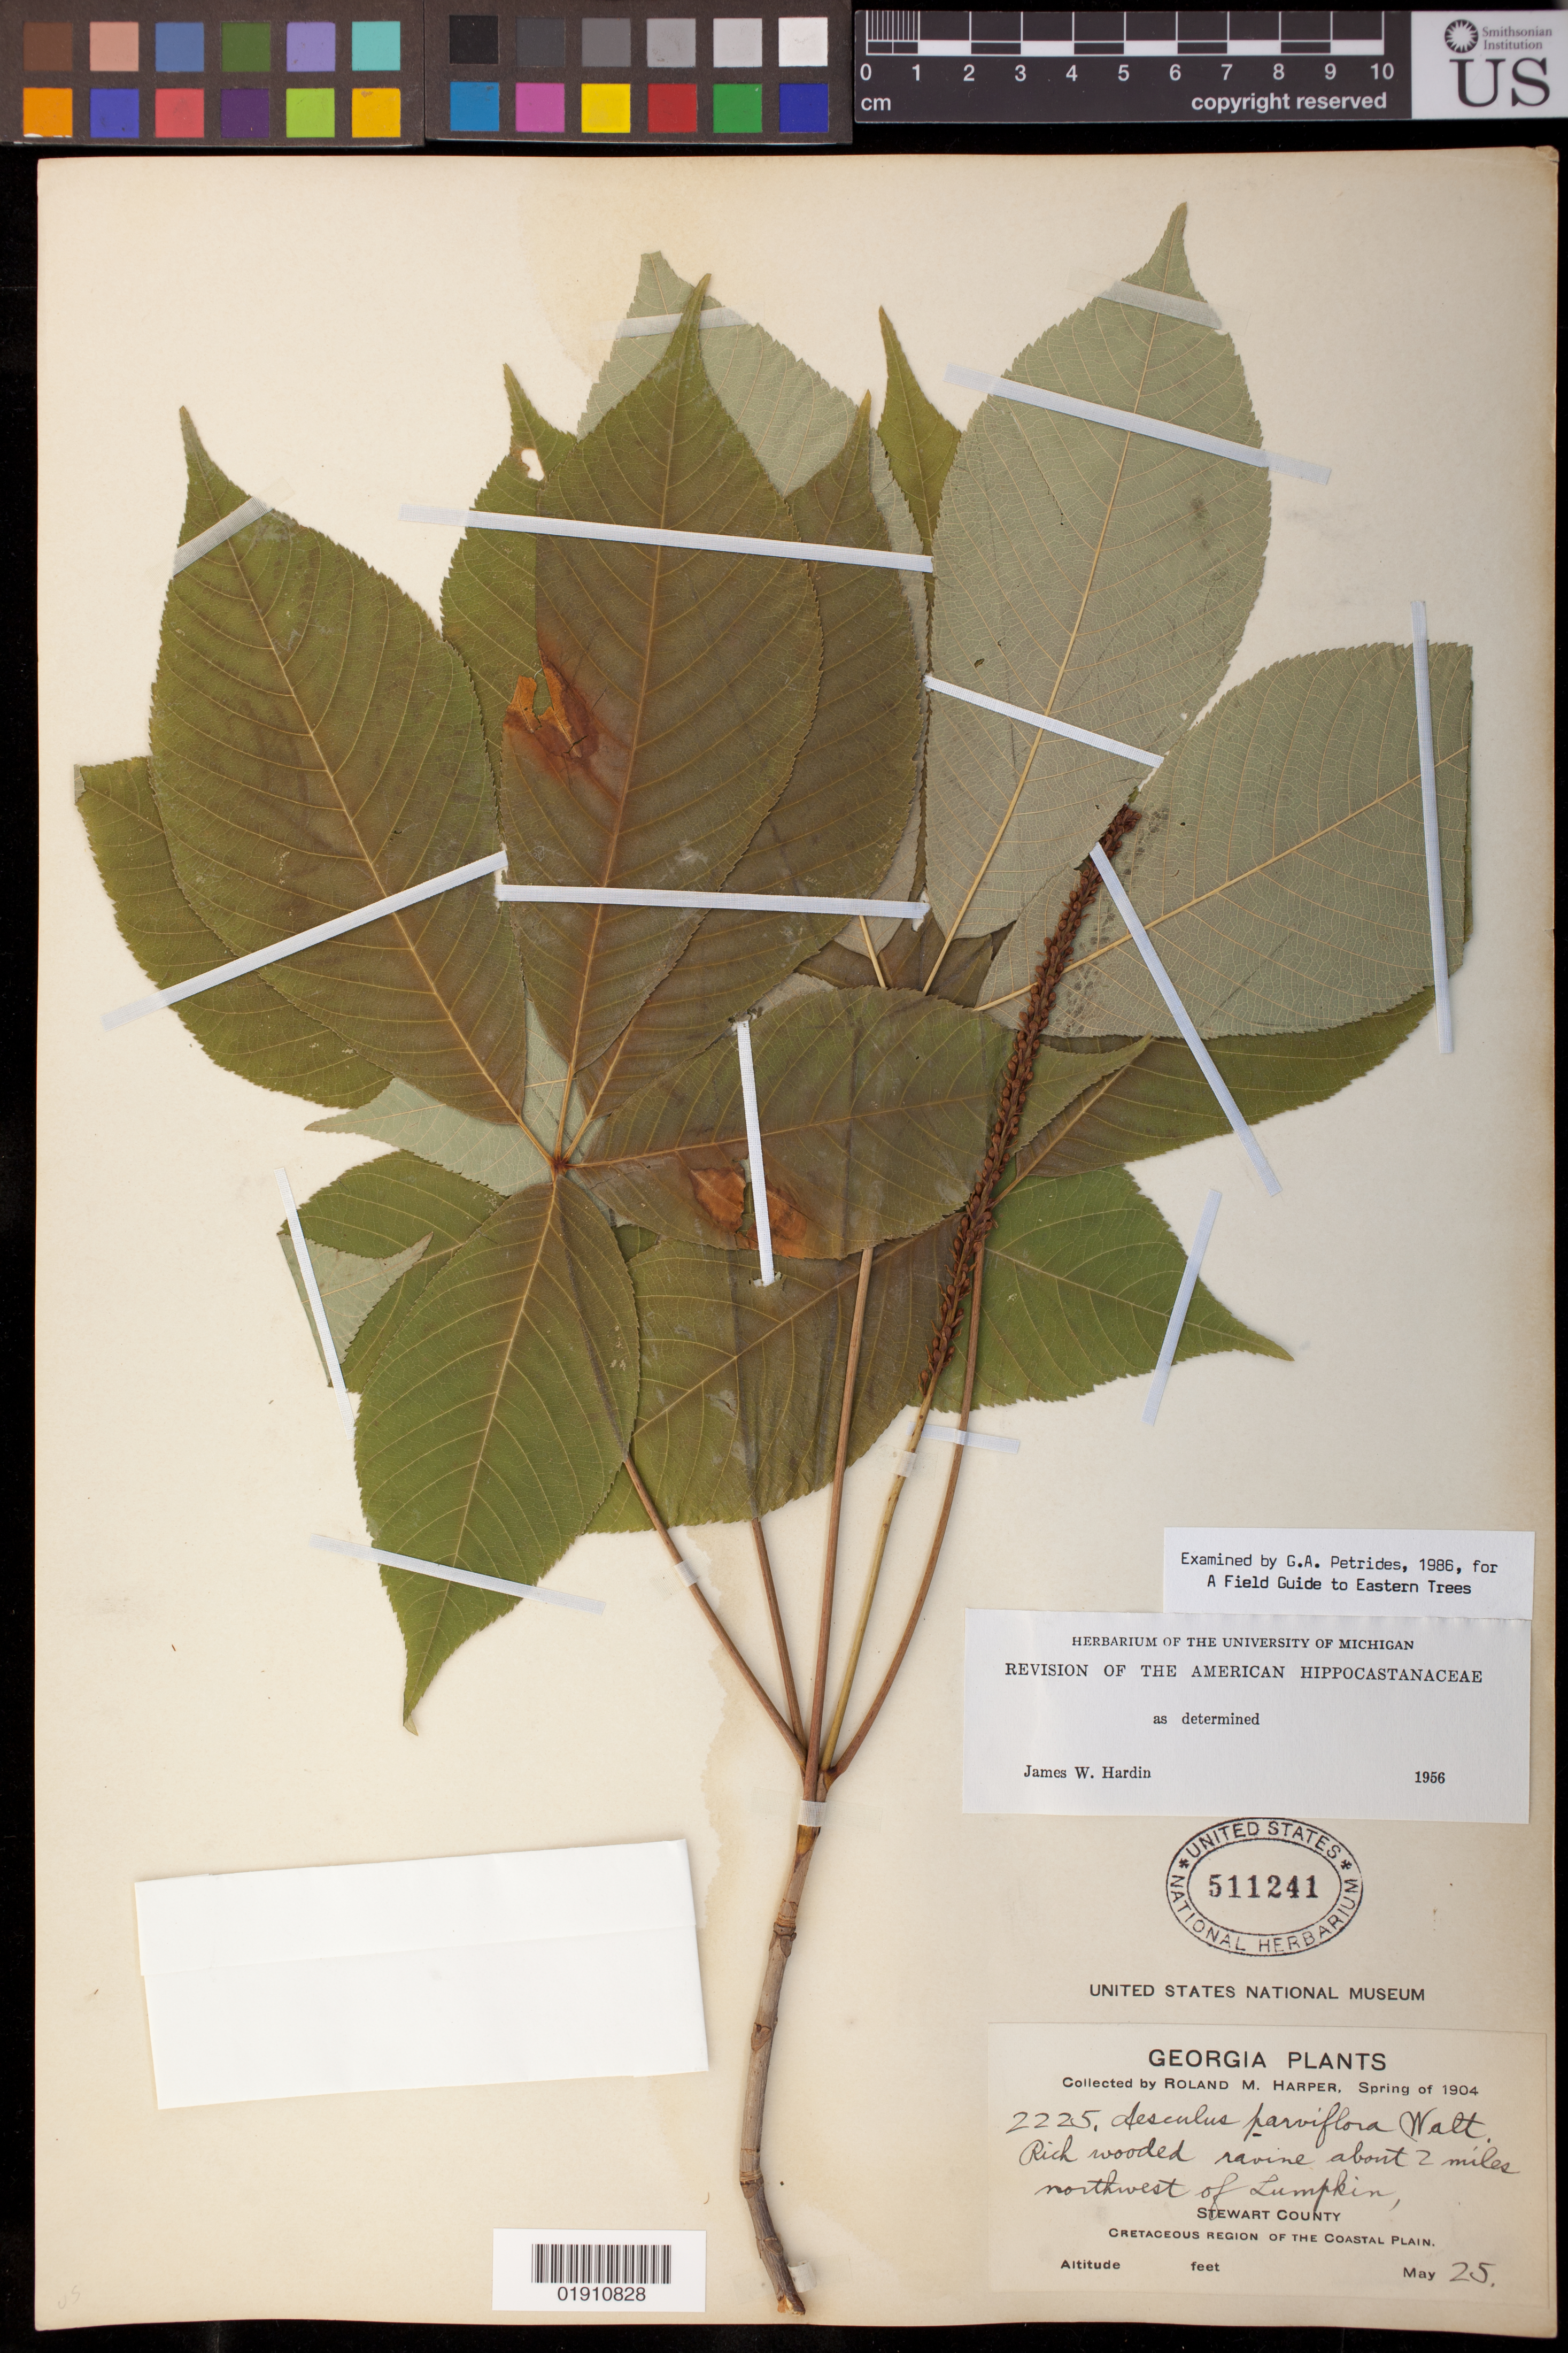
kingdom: Plantae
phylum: Tracheophyta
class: Magnoliopsida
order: Sapindales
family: Sapindaceae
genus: Aesculus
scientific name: Aesculus parviflora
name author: Walter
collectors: R. M. Harper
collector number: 2225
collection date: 1904-05-25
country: United States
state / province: Georgia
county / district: Stewart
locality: ravine about 2 miles northwest of Lumpkin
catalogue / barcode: US 511241